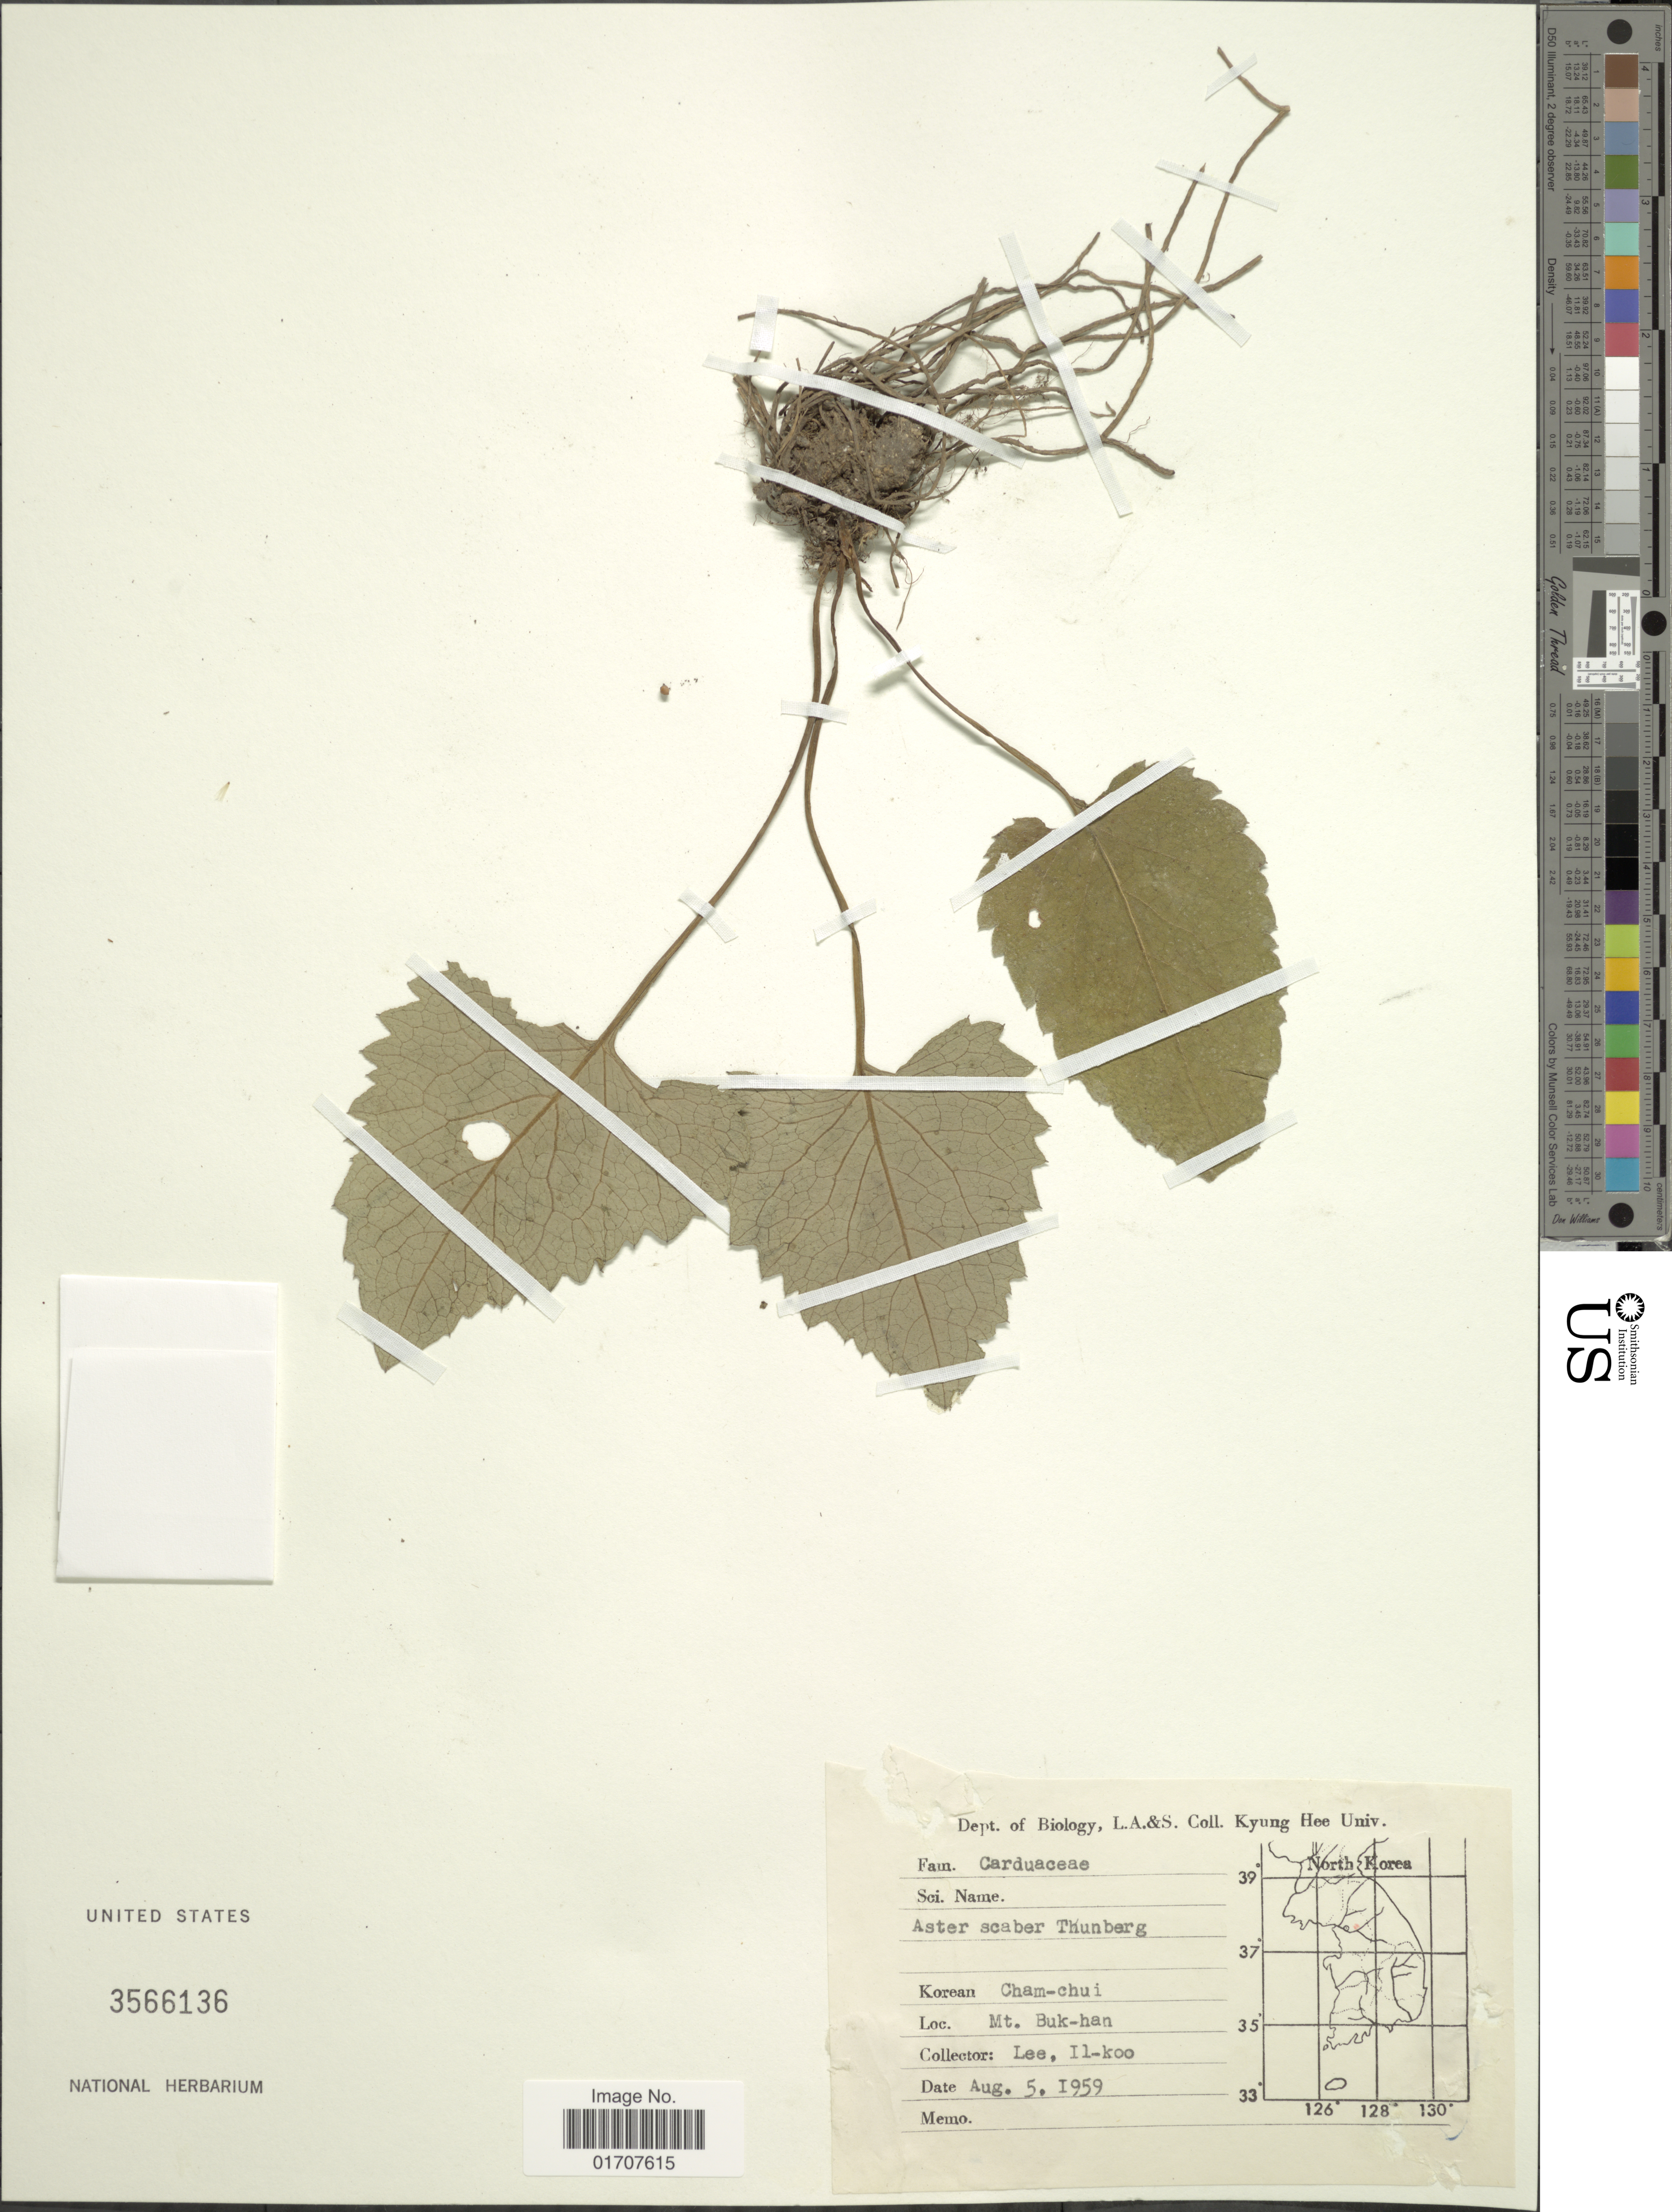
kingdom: Plantae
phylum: Tracheophyta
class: Magnoliopsida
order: Asterales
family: Asteraceae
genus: Doellingeria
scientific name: Doellingeria scaber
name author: (Thunb.) Nees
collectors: I. Lee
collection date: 1959-08-05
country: South Korea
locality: Mt. Buk-han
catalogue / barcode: US 3566136